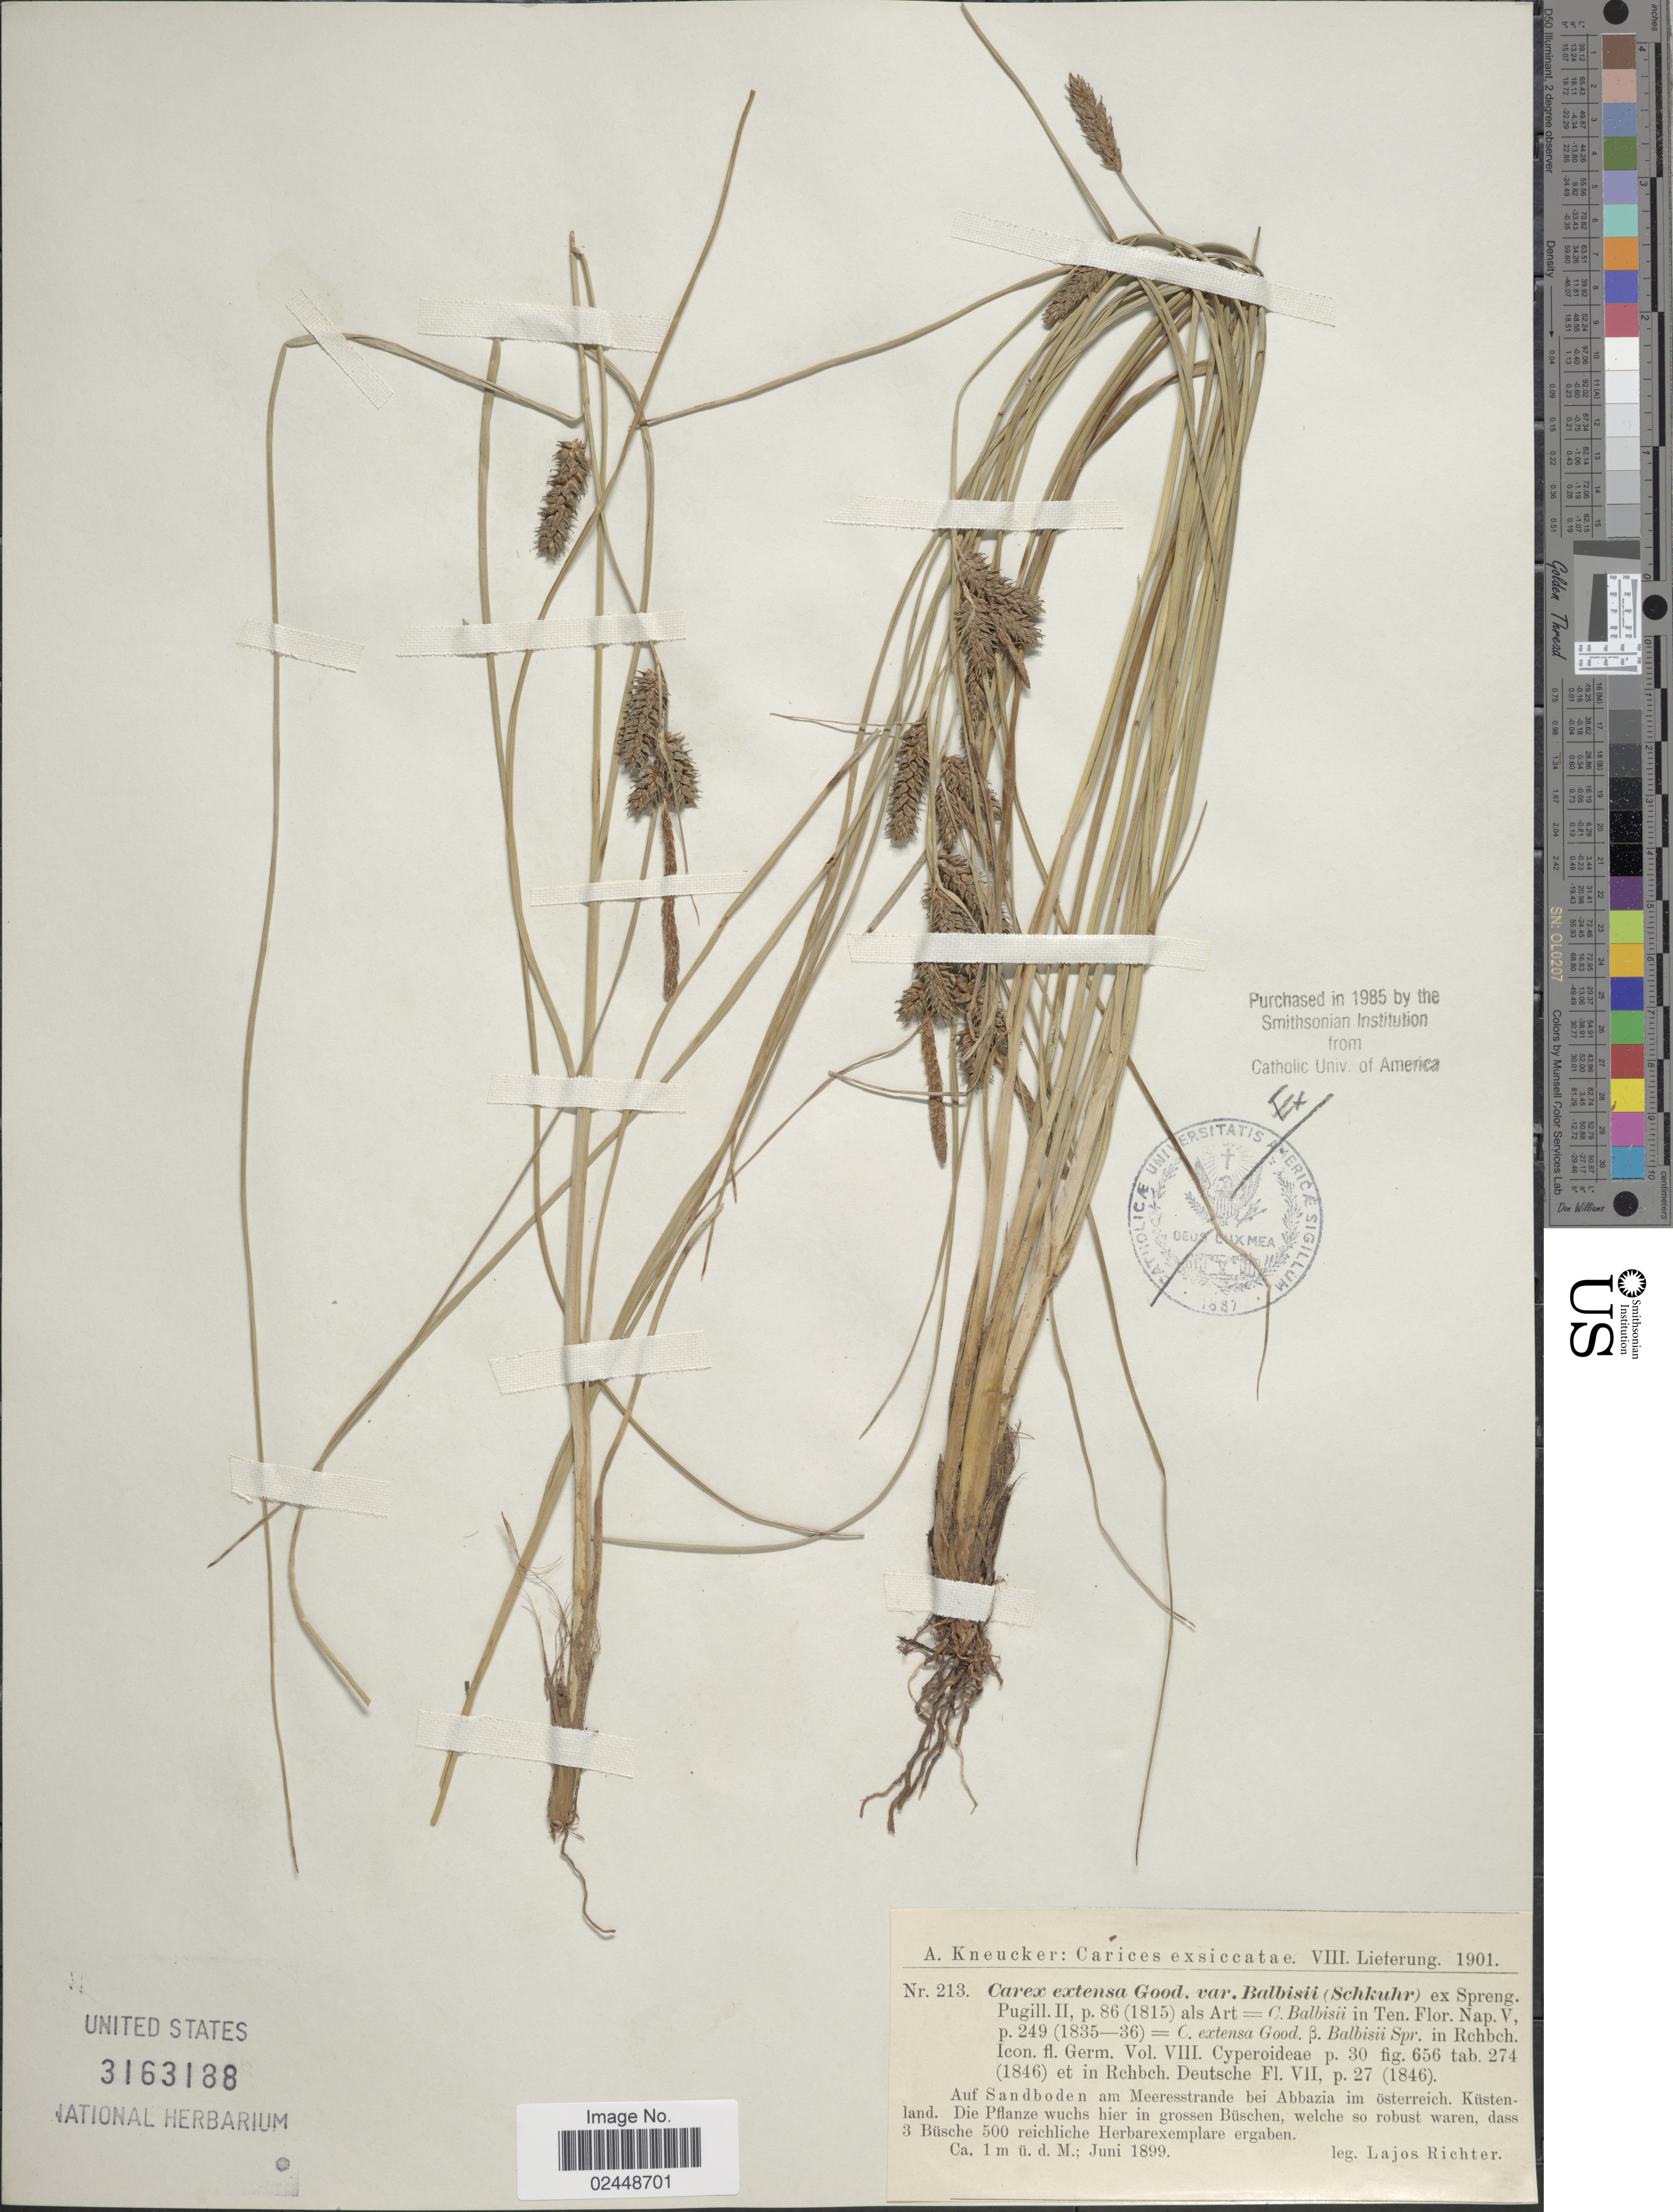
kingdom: Plantae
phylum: Tracheophyta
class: Liliopsida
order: Poales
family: Cyperaceae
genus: Carex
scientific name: Carex extensa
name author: Gooden.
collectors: R. Lajos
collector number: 213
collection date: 1899-06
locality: Auf Sandboden am Meeresstrande bei Abbazia im osterreich. Kustenland. Die Pflanze wuchs hier in grossen Buschen, welche so robust ware, dass 3 Busche 500 reichliche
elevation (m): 1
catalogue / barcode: US 3163188